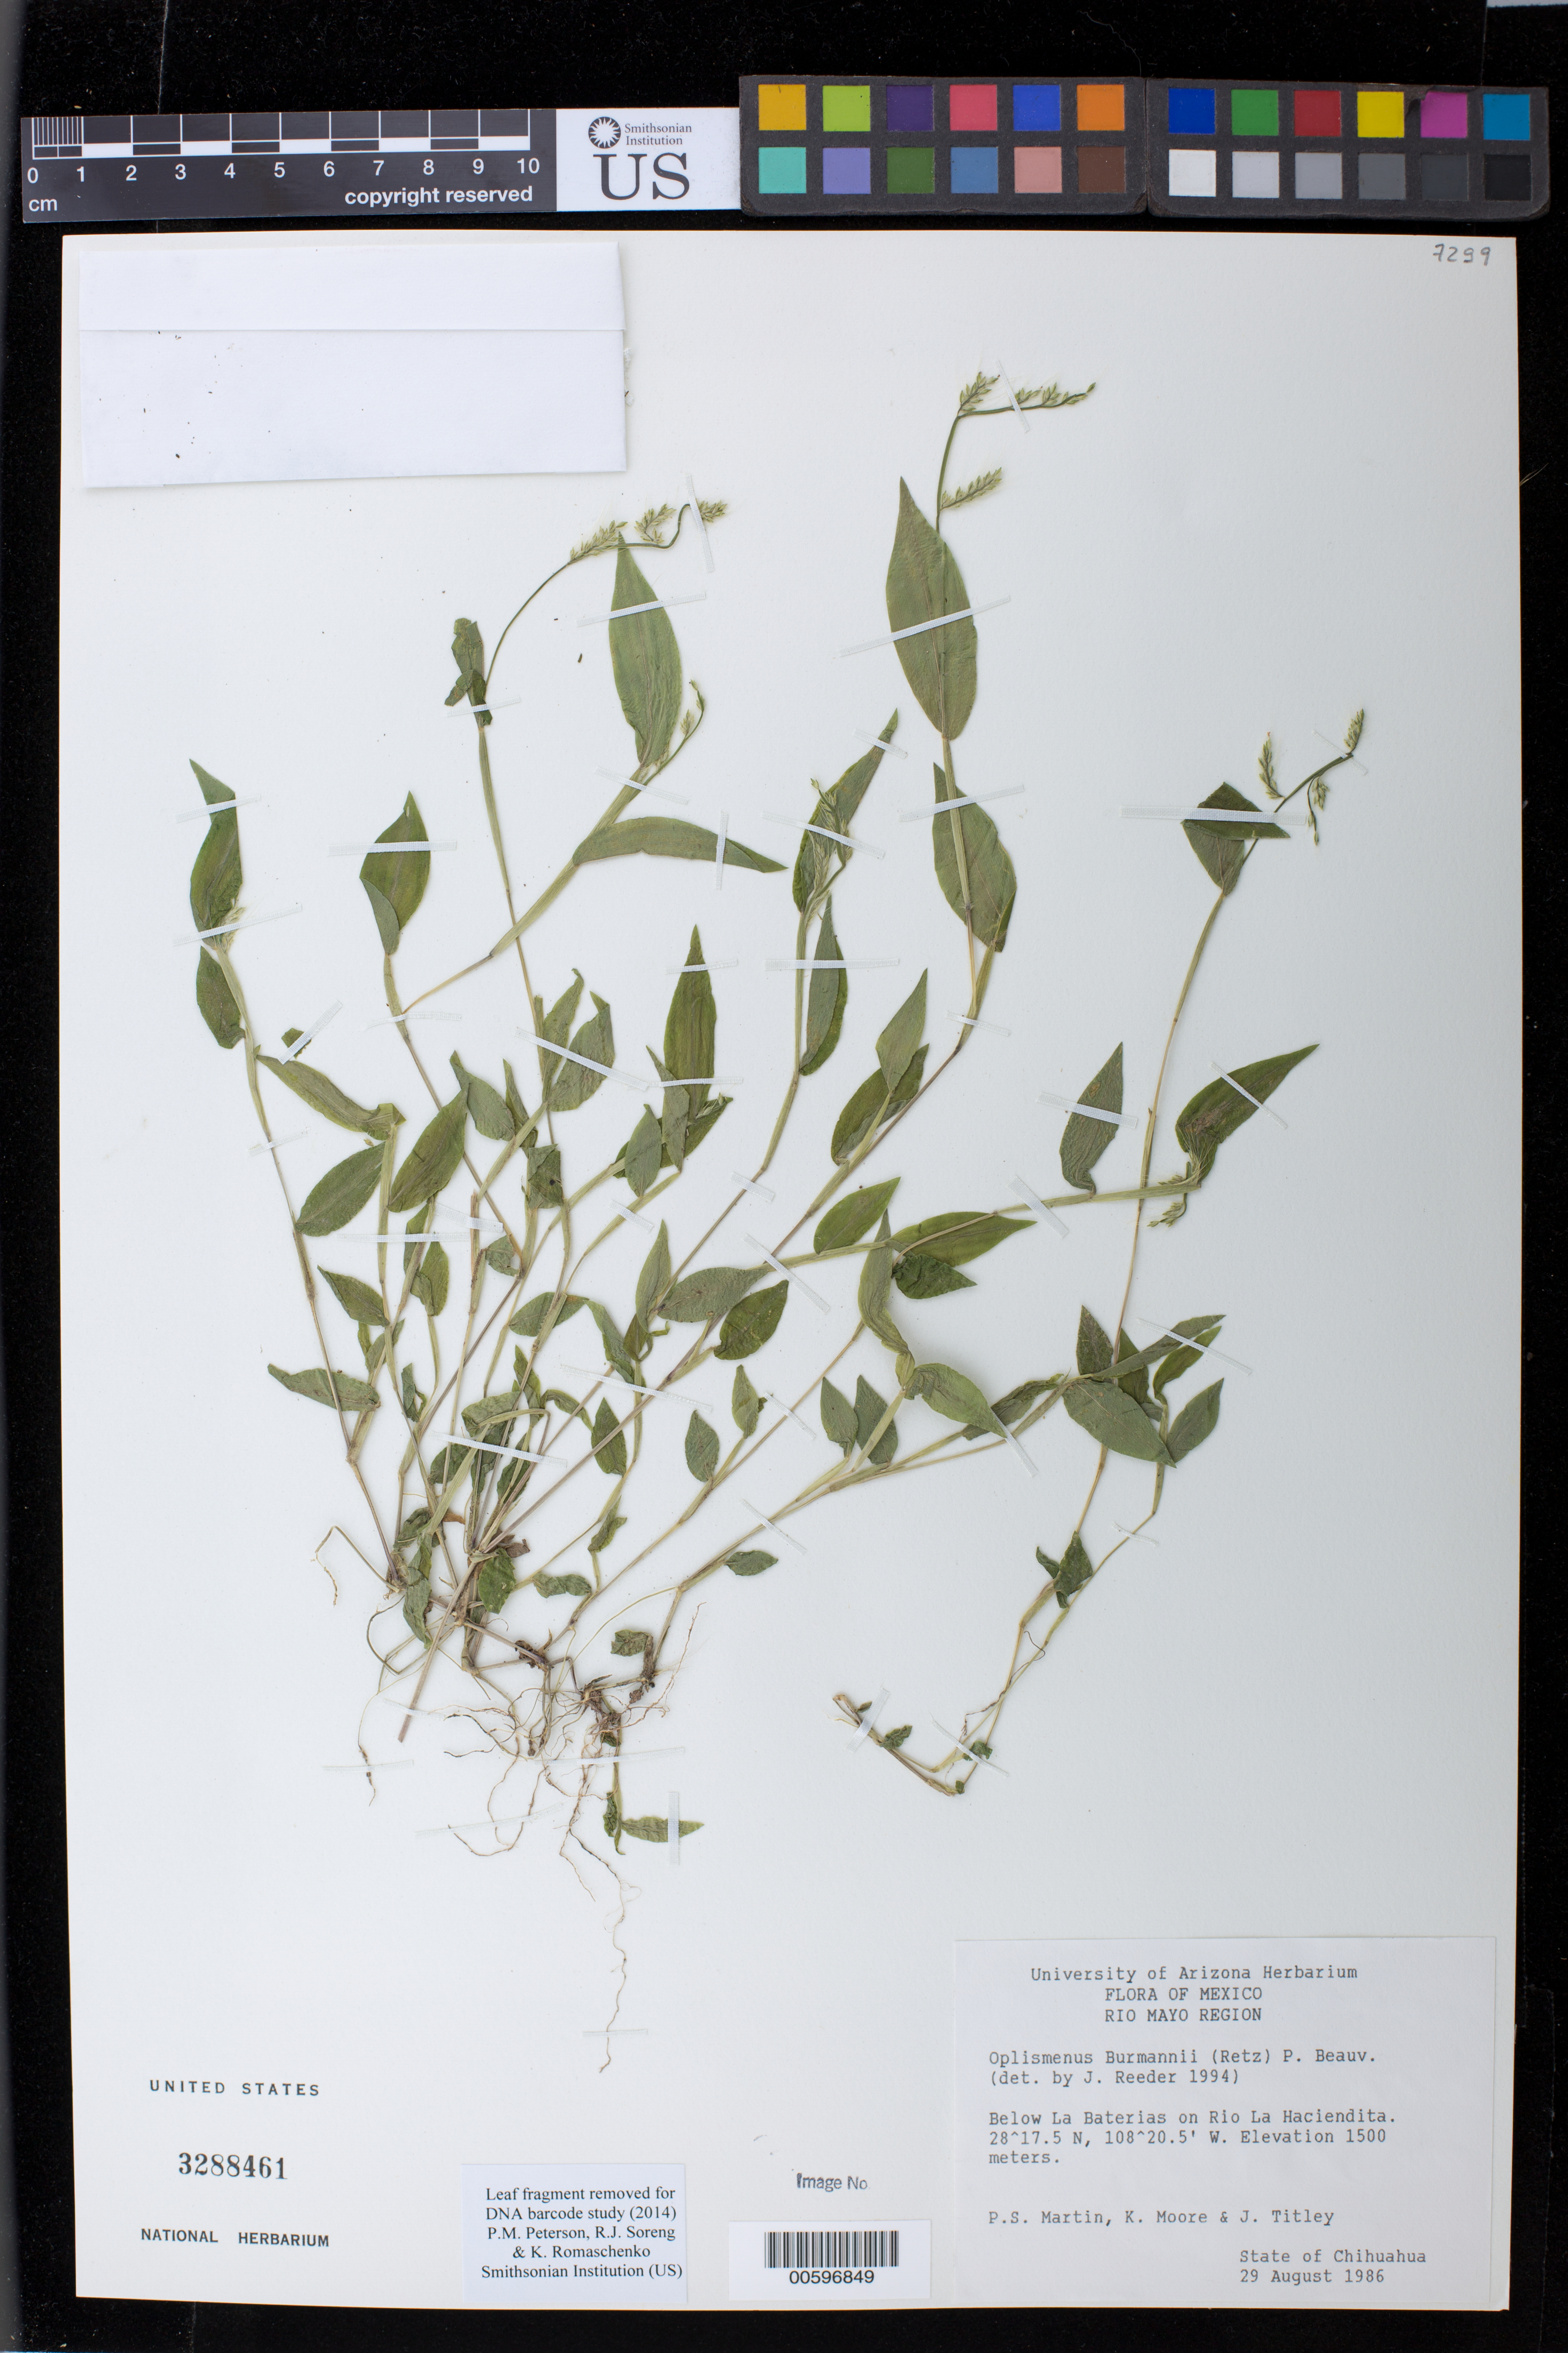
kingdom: Plantae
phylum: Tracheophyta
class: Liliopsida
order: Poales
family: Poaceae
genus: Oplismenus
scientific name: Oplismenus burmannii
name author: (Retz.) P. Beauv.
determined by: Reeder, J. R., (UNITED STATES)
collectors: P. S. Martin, K. Moore & J. Titley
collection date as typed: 29 Aug 1986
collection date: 1986-08-29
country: Mexico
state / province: Chihuahua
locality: Rio Mayo Region, Below La Baterias on Rio La Haciendita.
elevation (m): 1500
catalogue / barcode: US 3288461